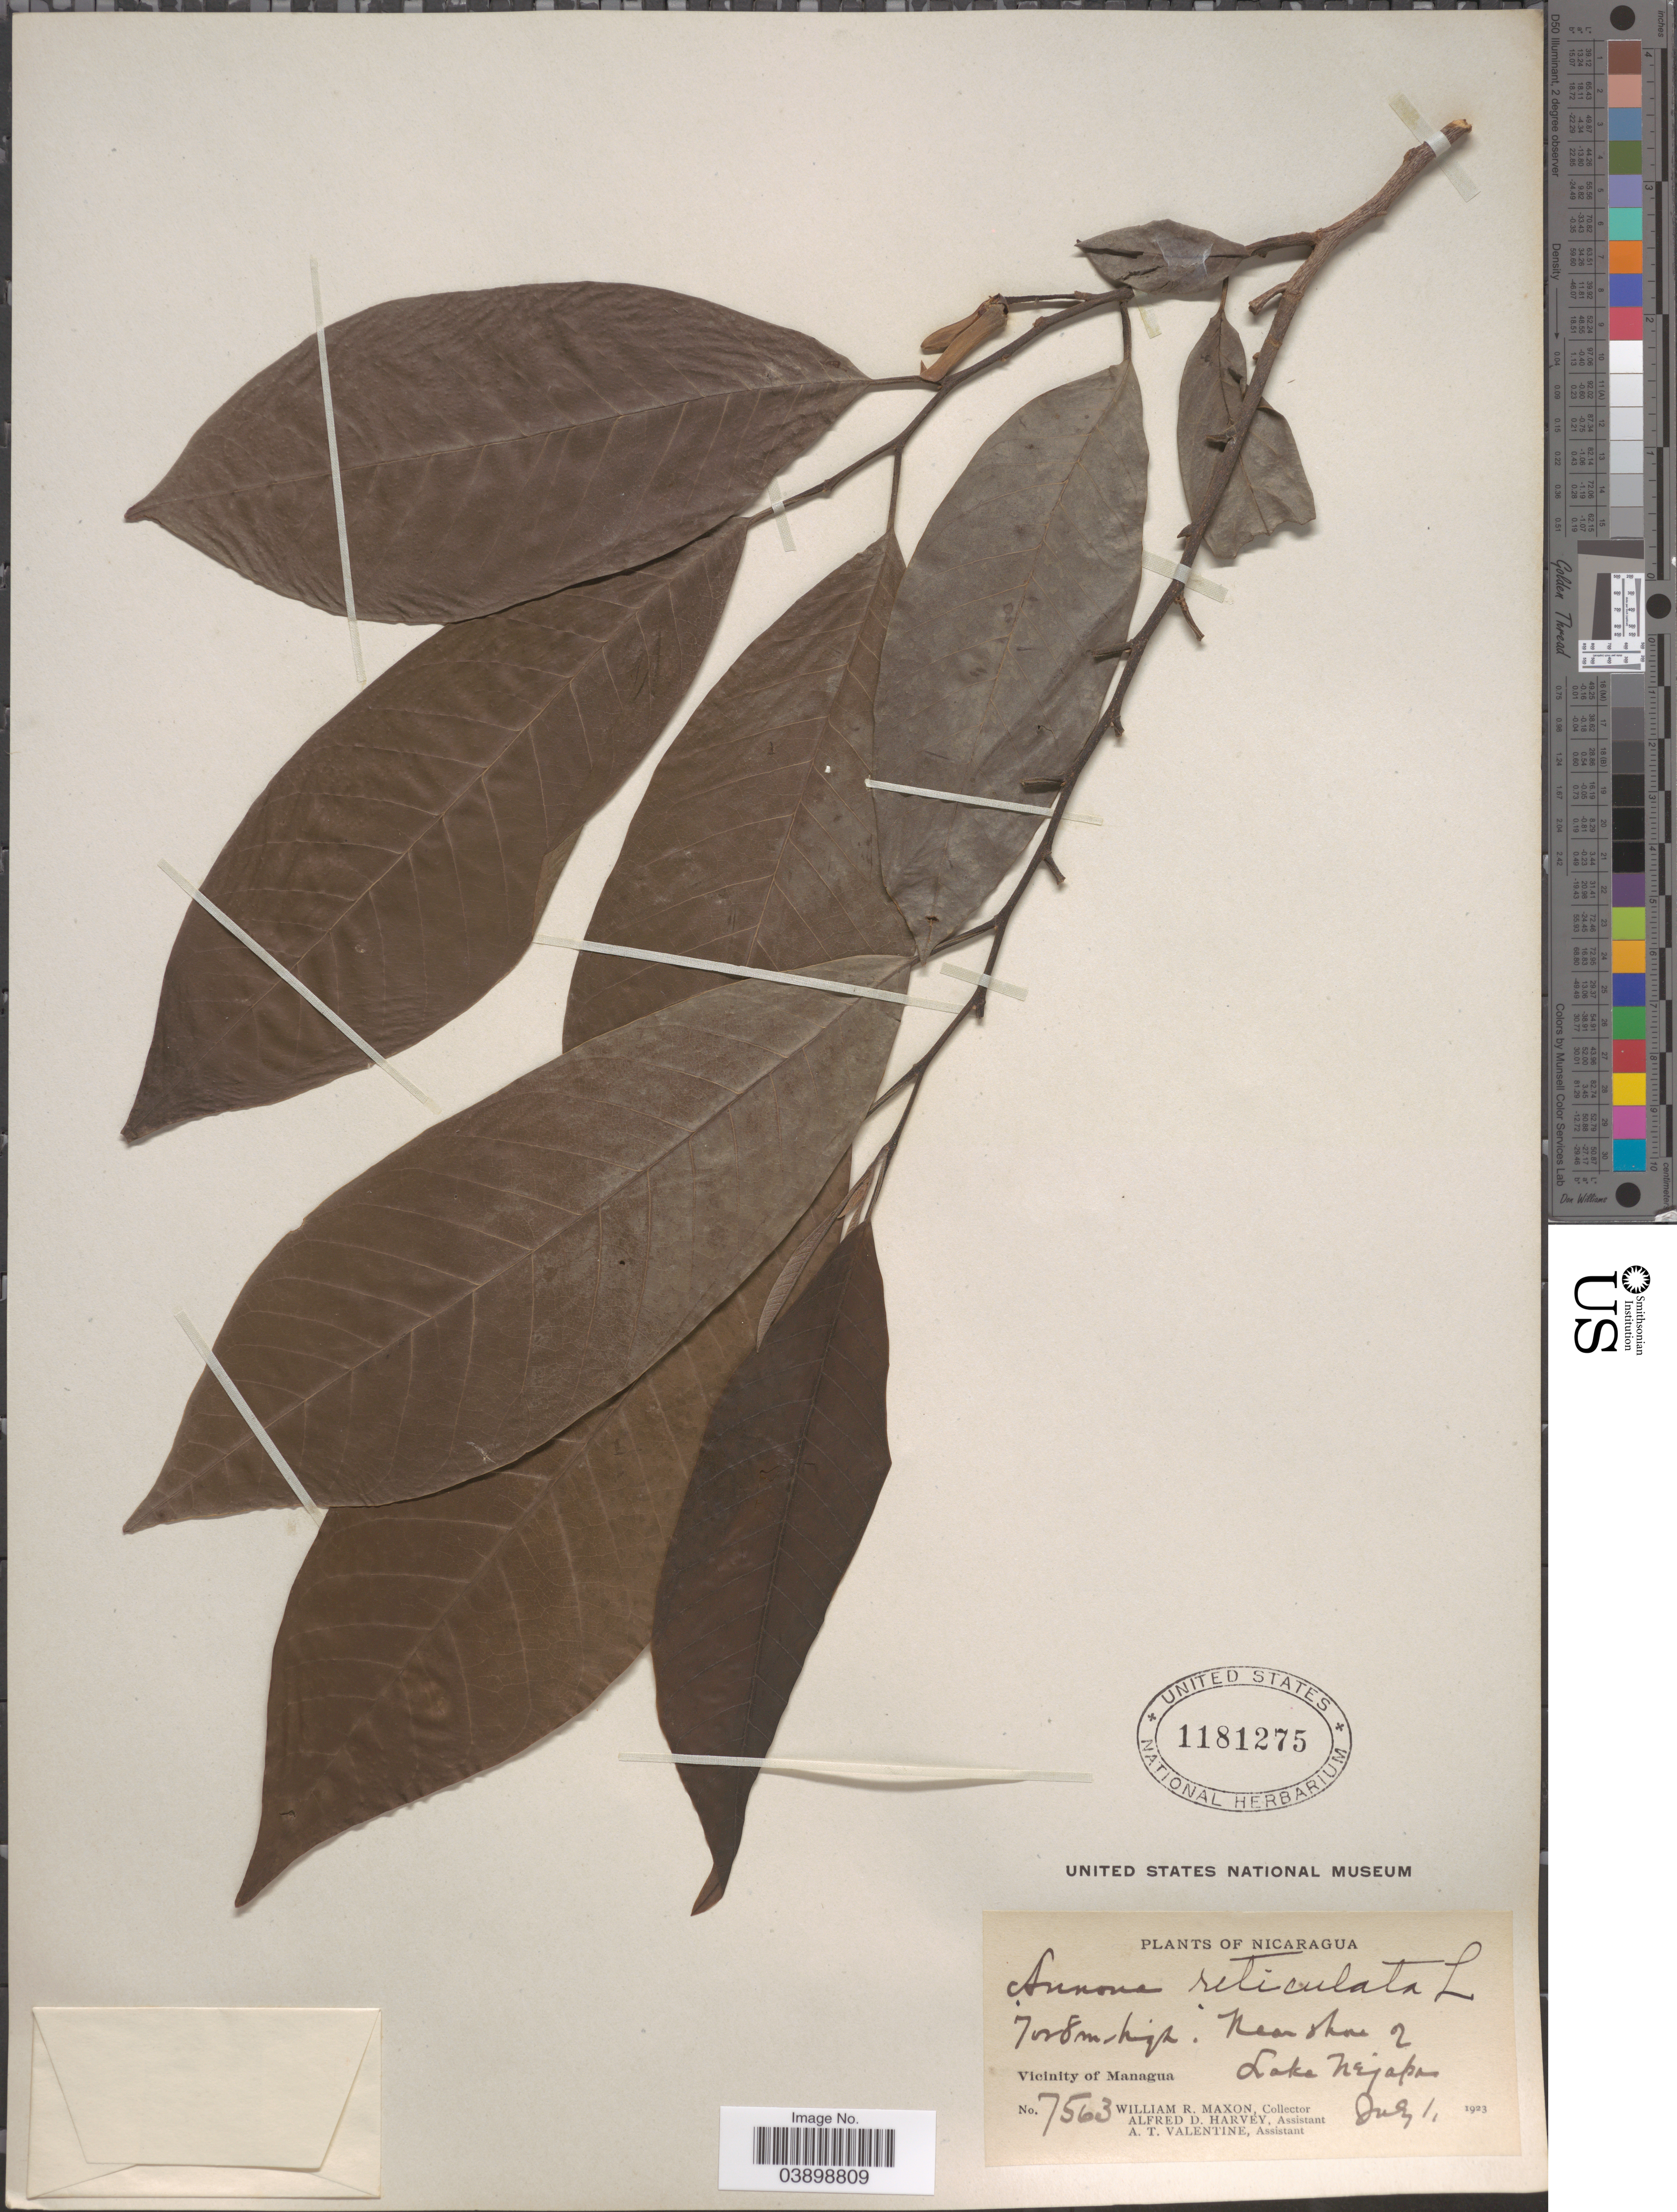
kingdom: Plantae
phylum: Tracheophyta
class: Magnoliopsida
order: Magnoliales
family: Annonaceae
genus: Annona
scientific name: Annona reticulata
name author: L.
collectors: W. R. Maxon, A. D. Harvey & A. Valentine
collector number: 7563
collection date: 1923-07-01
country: Nicaragua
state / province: Managua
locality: Near shore of Lake Nejapa. Vicinity of Managua.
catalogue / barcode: US 1181275